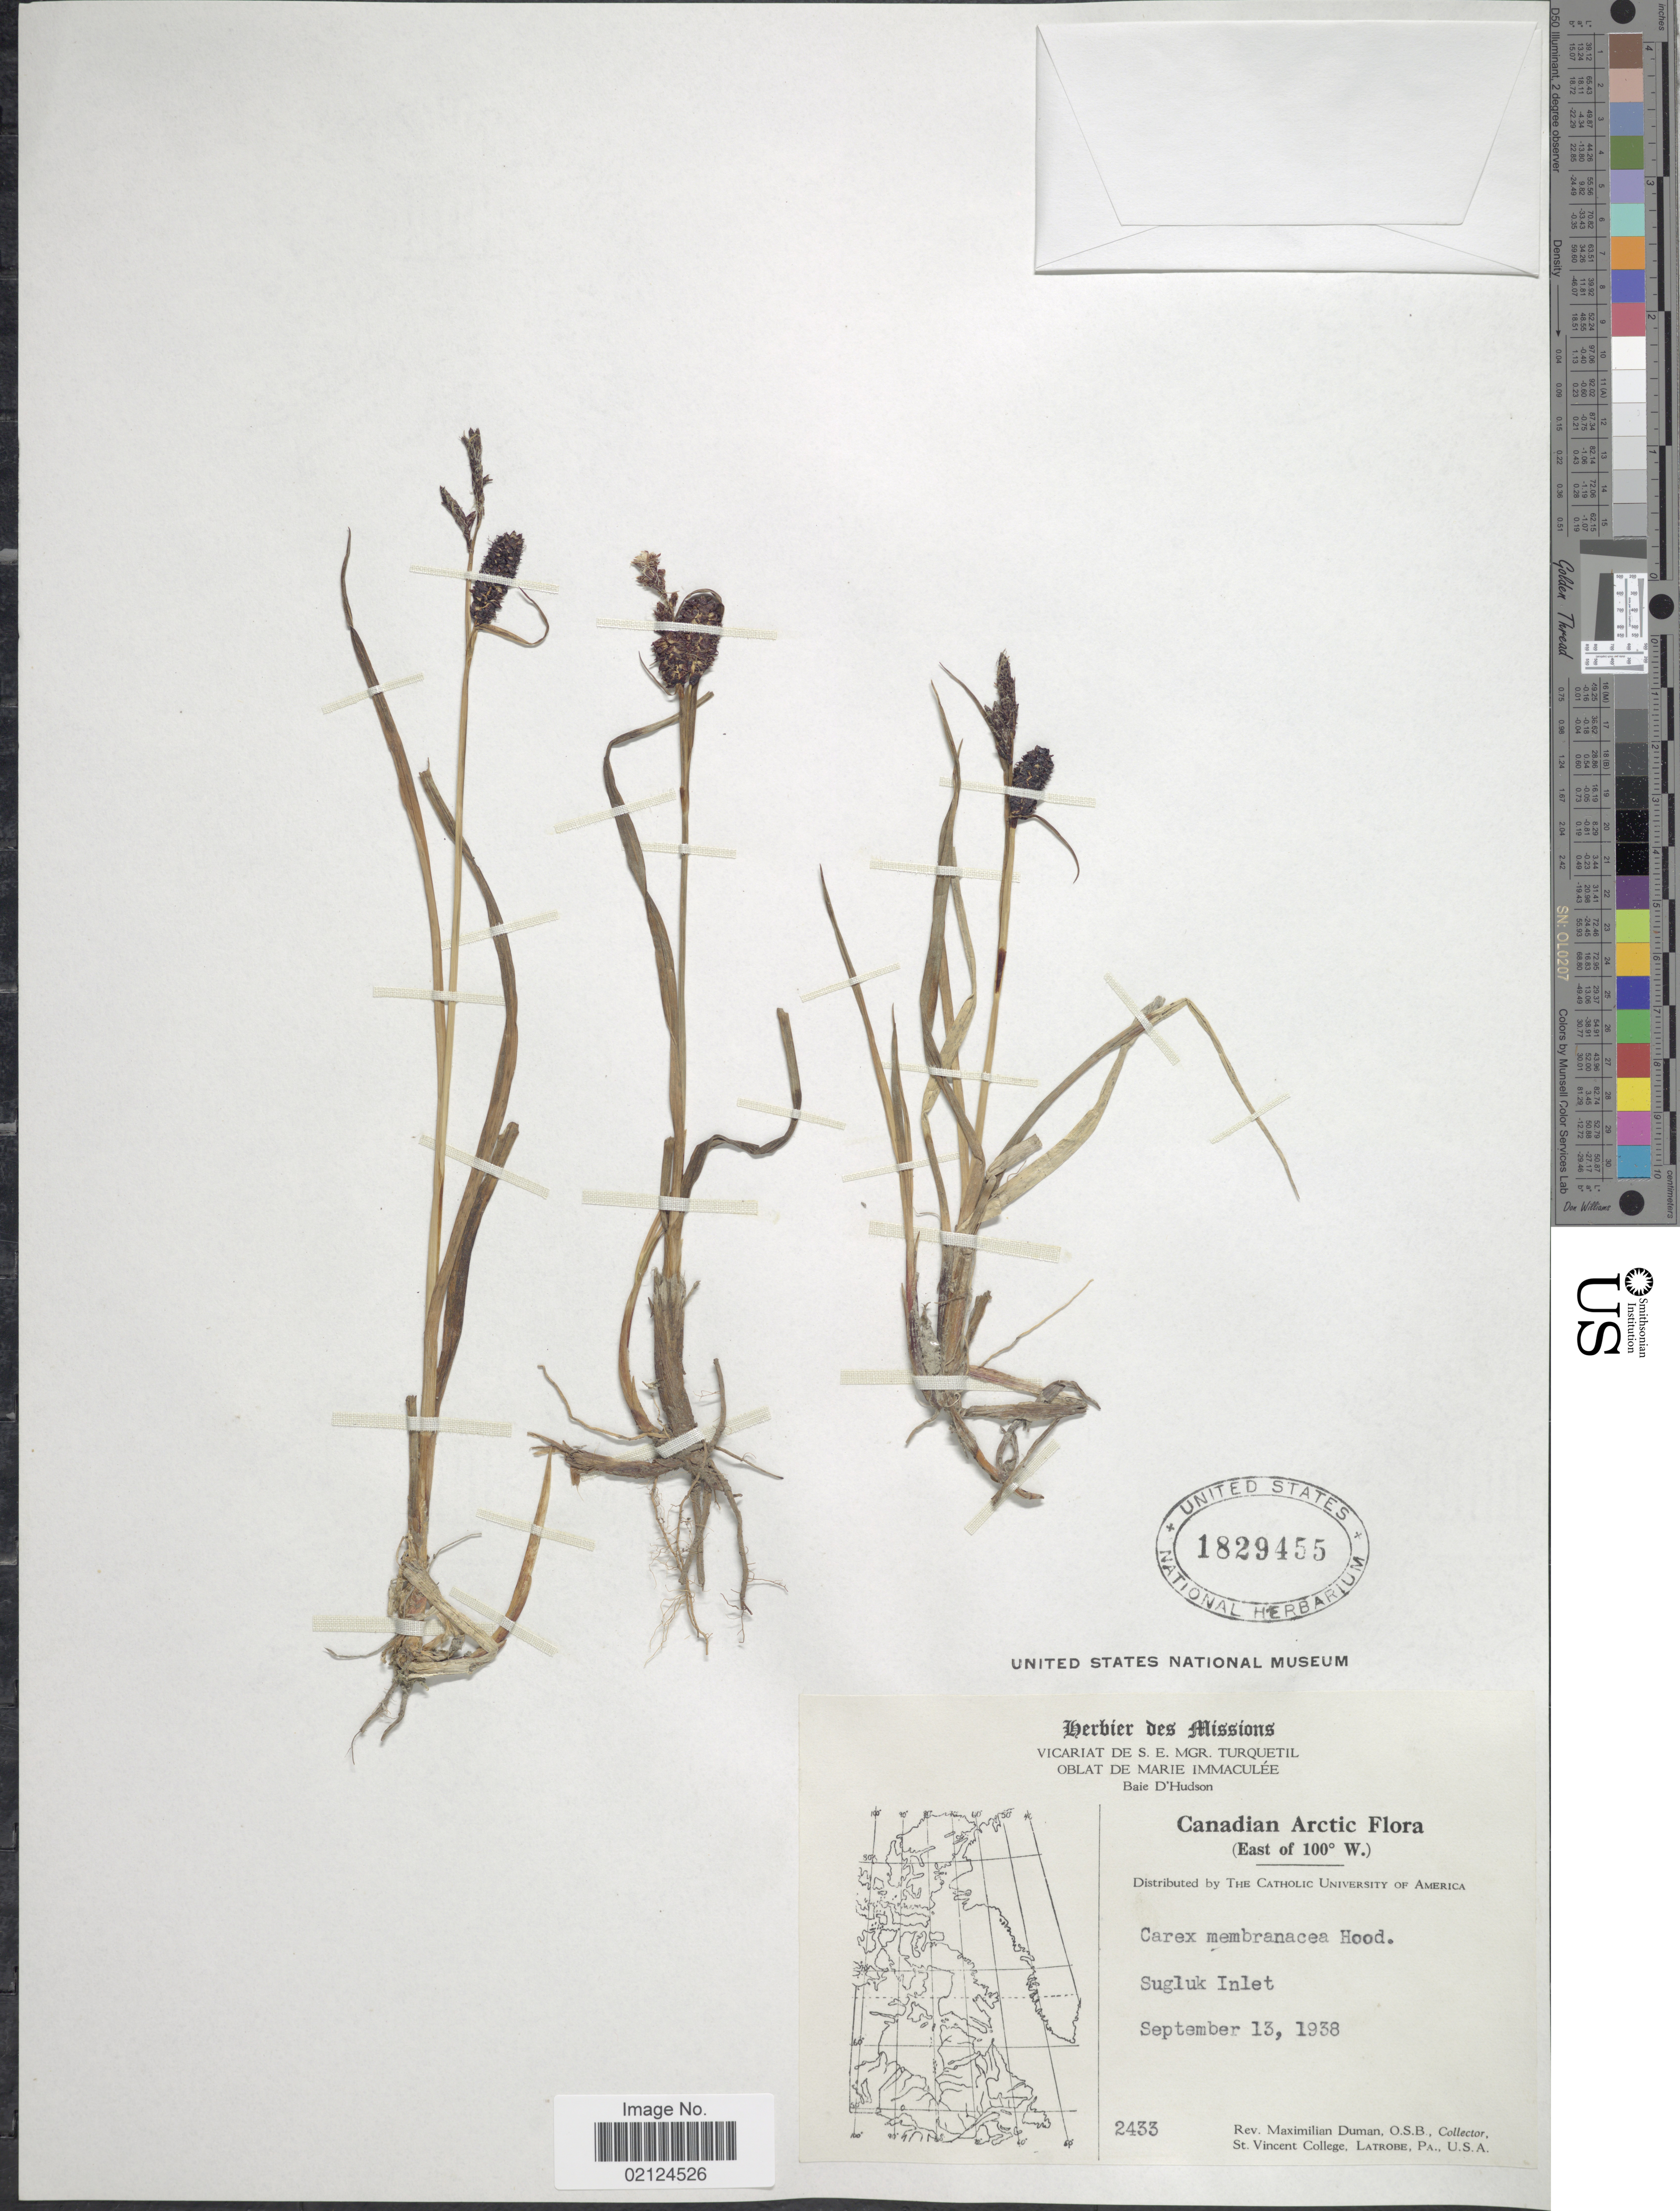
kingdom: Plantae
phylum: Tracheophyta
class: Liliopsida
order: Poales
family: Cyperaceae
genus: Carex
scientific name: Carex membranacea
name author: Hook.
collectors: M. Duman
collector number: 2433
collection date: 1938-09-13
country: Canada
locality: Canadian Arctic. (East of 100° W.) Sugluk Inlet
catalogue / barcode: US 1829455